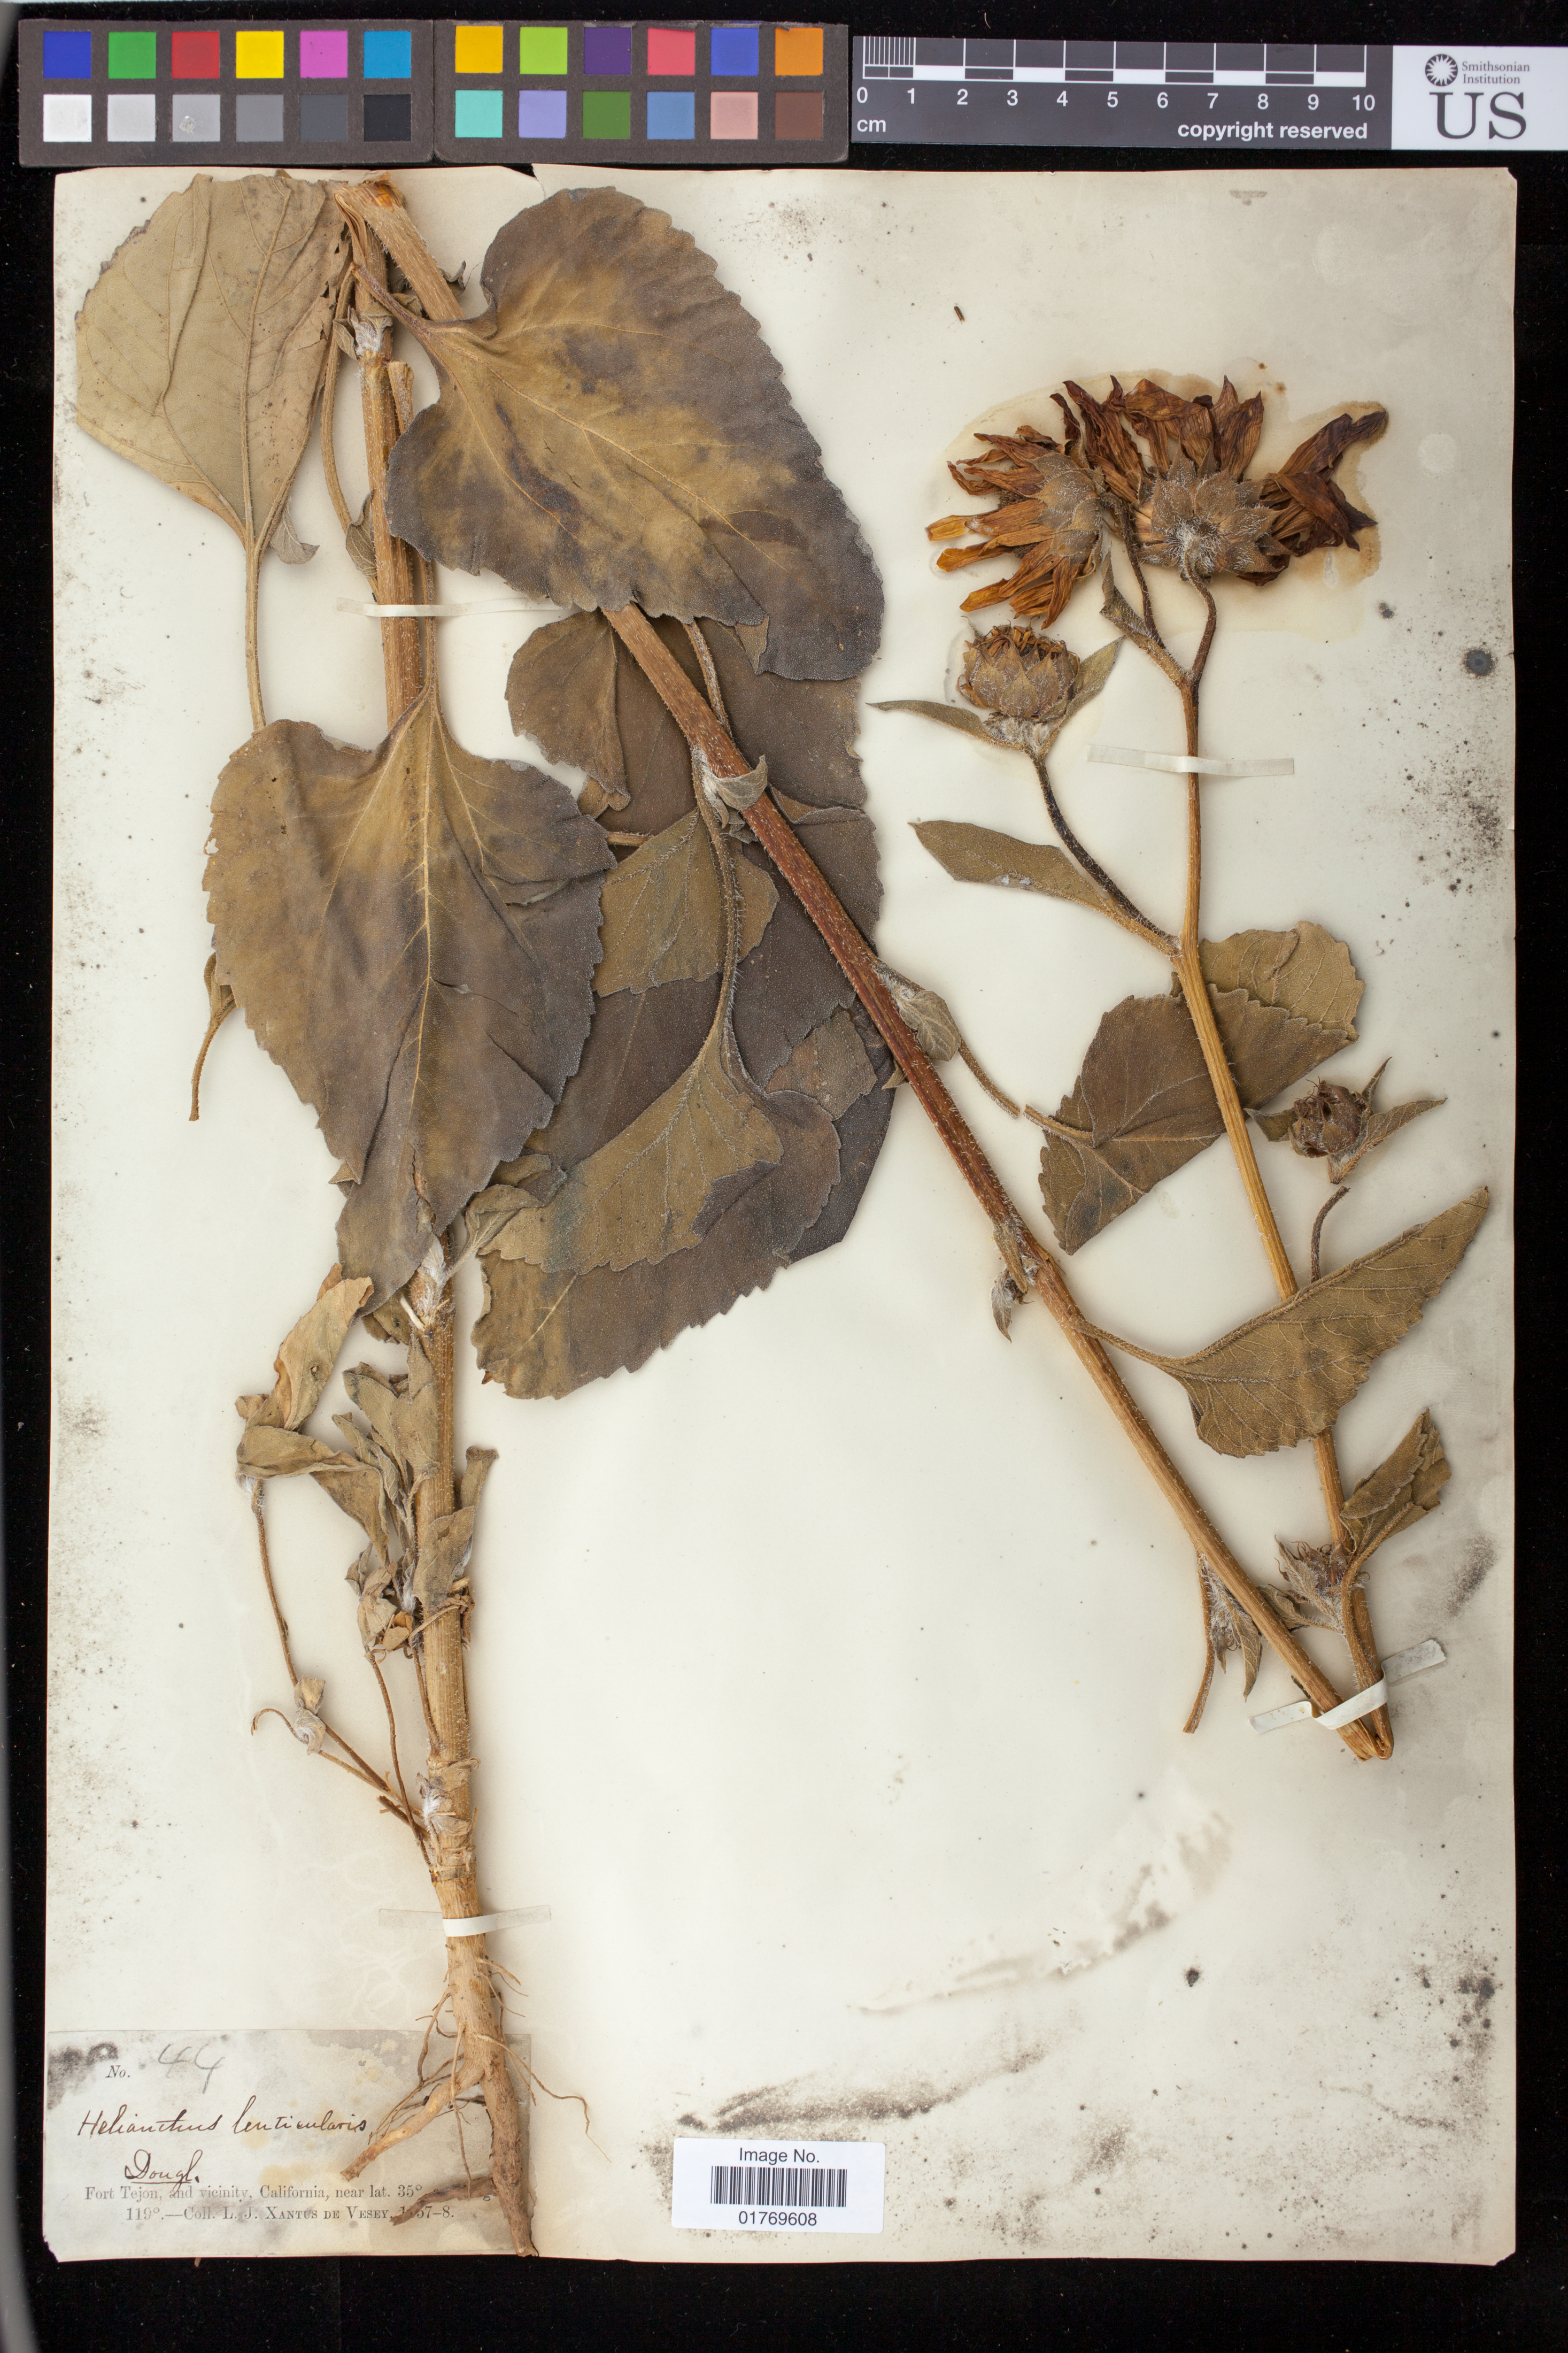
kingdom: Plantae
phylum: Tracheophyta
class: Magnoliopsida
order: Asterales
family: Asteraceae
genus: Helianthus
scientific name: Helianthus annuus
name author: L.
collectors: L. Xantus de Vesey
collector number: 44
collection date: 1857/1858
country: United States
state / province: California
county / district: Kern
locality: Fort Tejon and vicinity